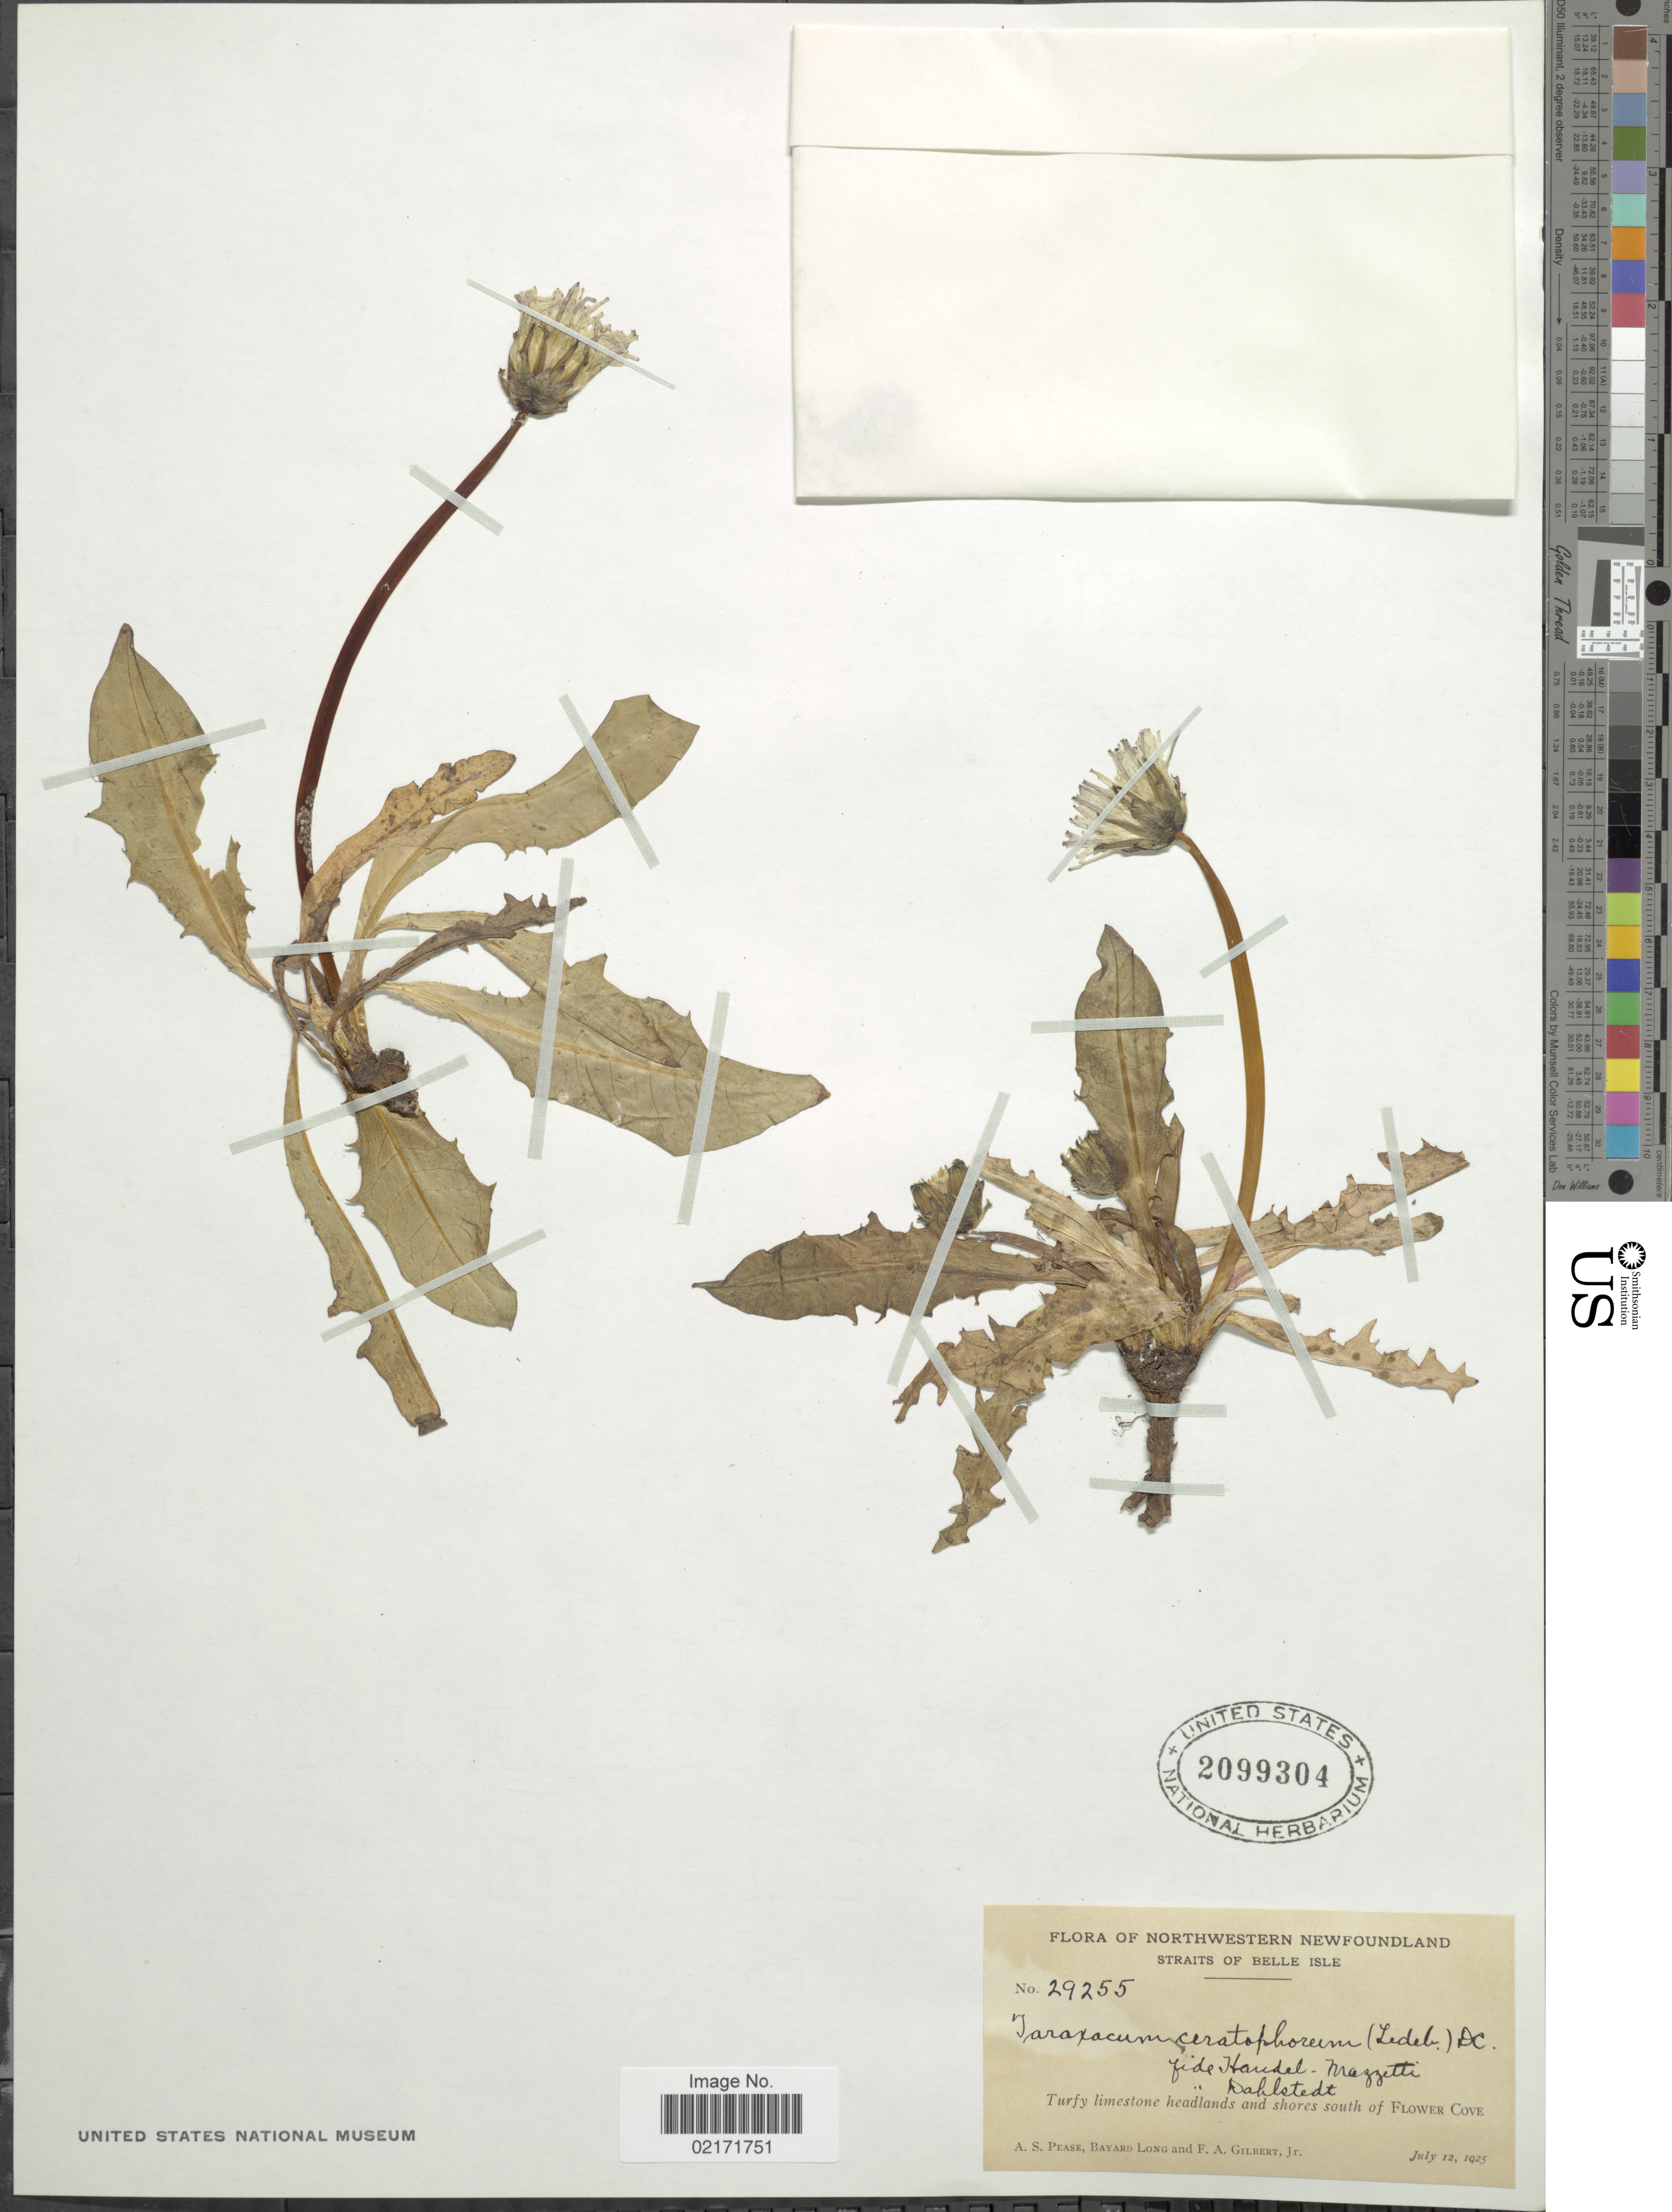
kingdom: Plantae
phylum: Tracheophyta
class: Magnoliopsida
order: Asterales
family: Asteraceae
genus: Taraxacum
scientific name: Taraxacum ceratophorum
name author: (Ledeb.) DC.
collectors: A. S. Pease, B. Long & F. A. Gilbert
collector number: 29255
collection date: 1925-07-12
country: Canada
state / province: Newfoundland and Labrador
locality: Northwestern Newfoundland. Straits of Belle Isle. Turfy limestone headlands and shores south of Flower Cove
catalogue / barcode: US 2099304